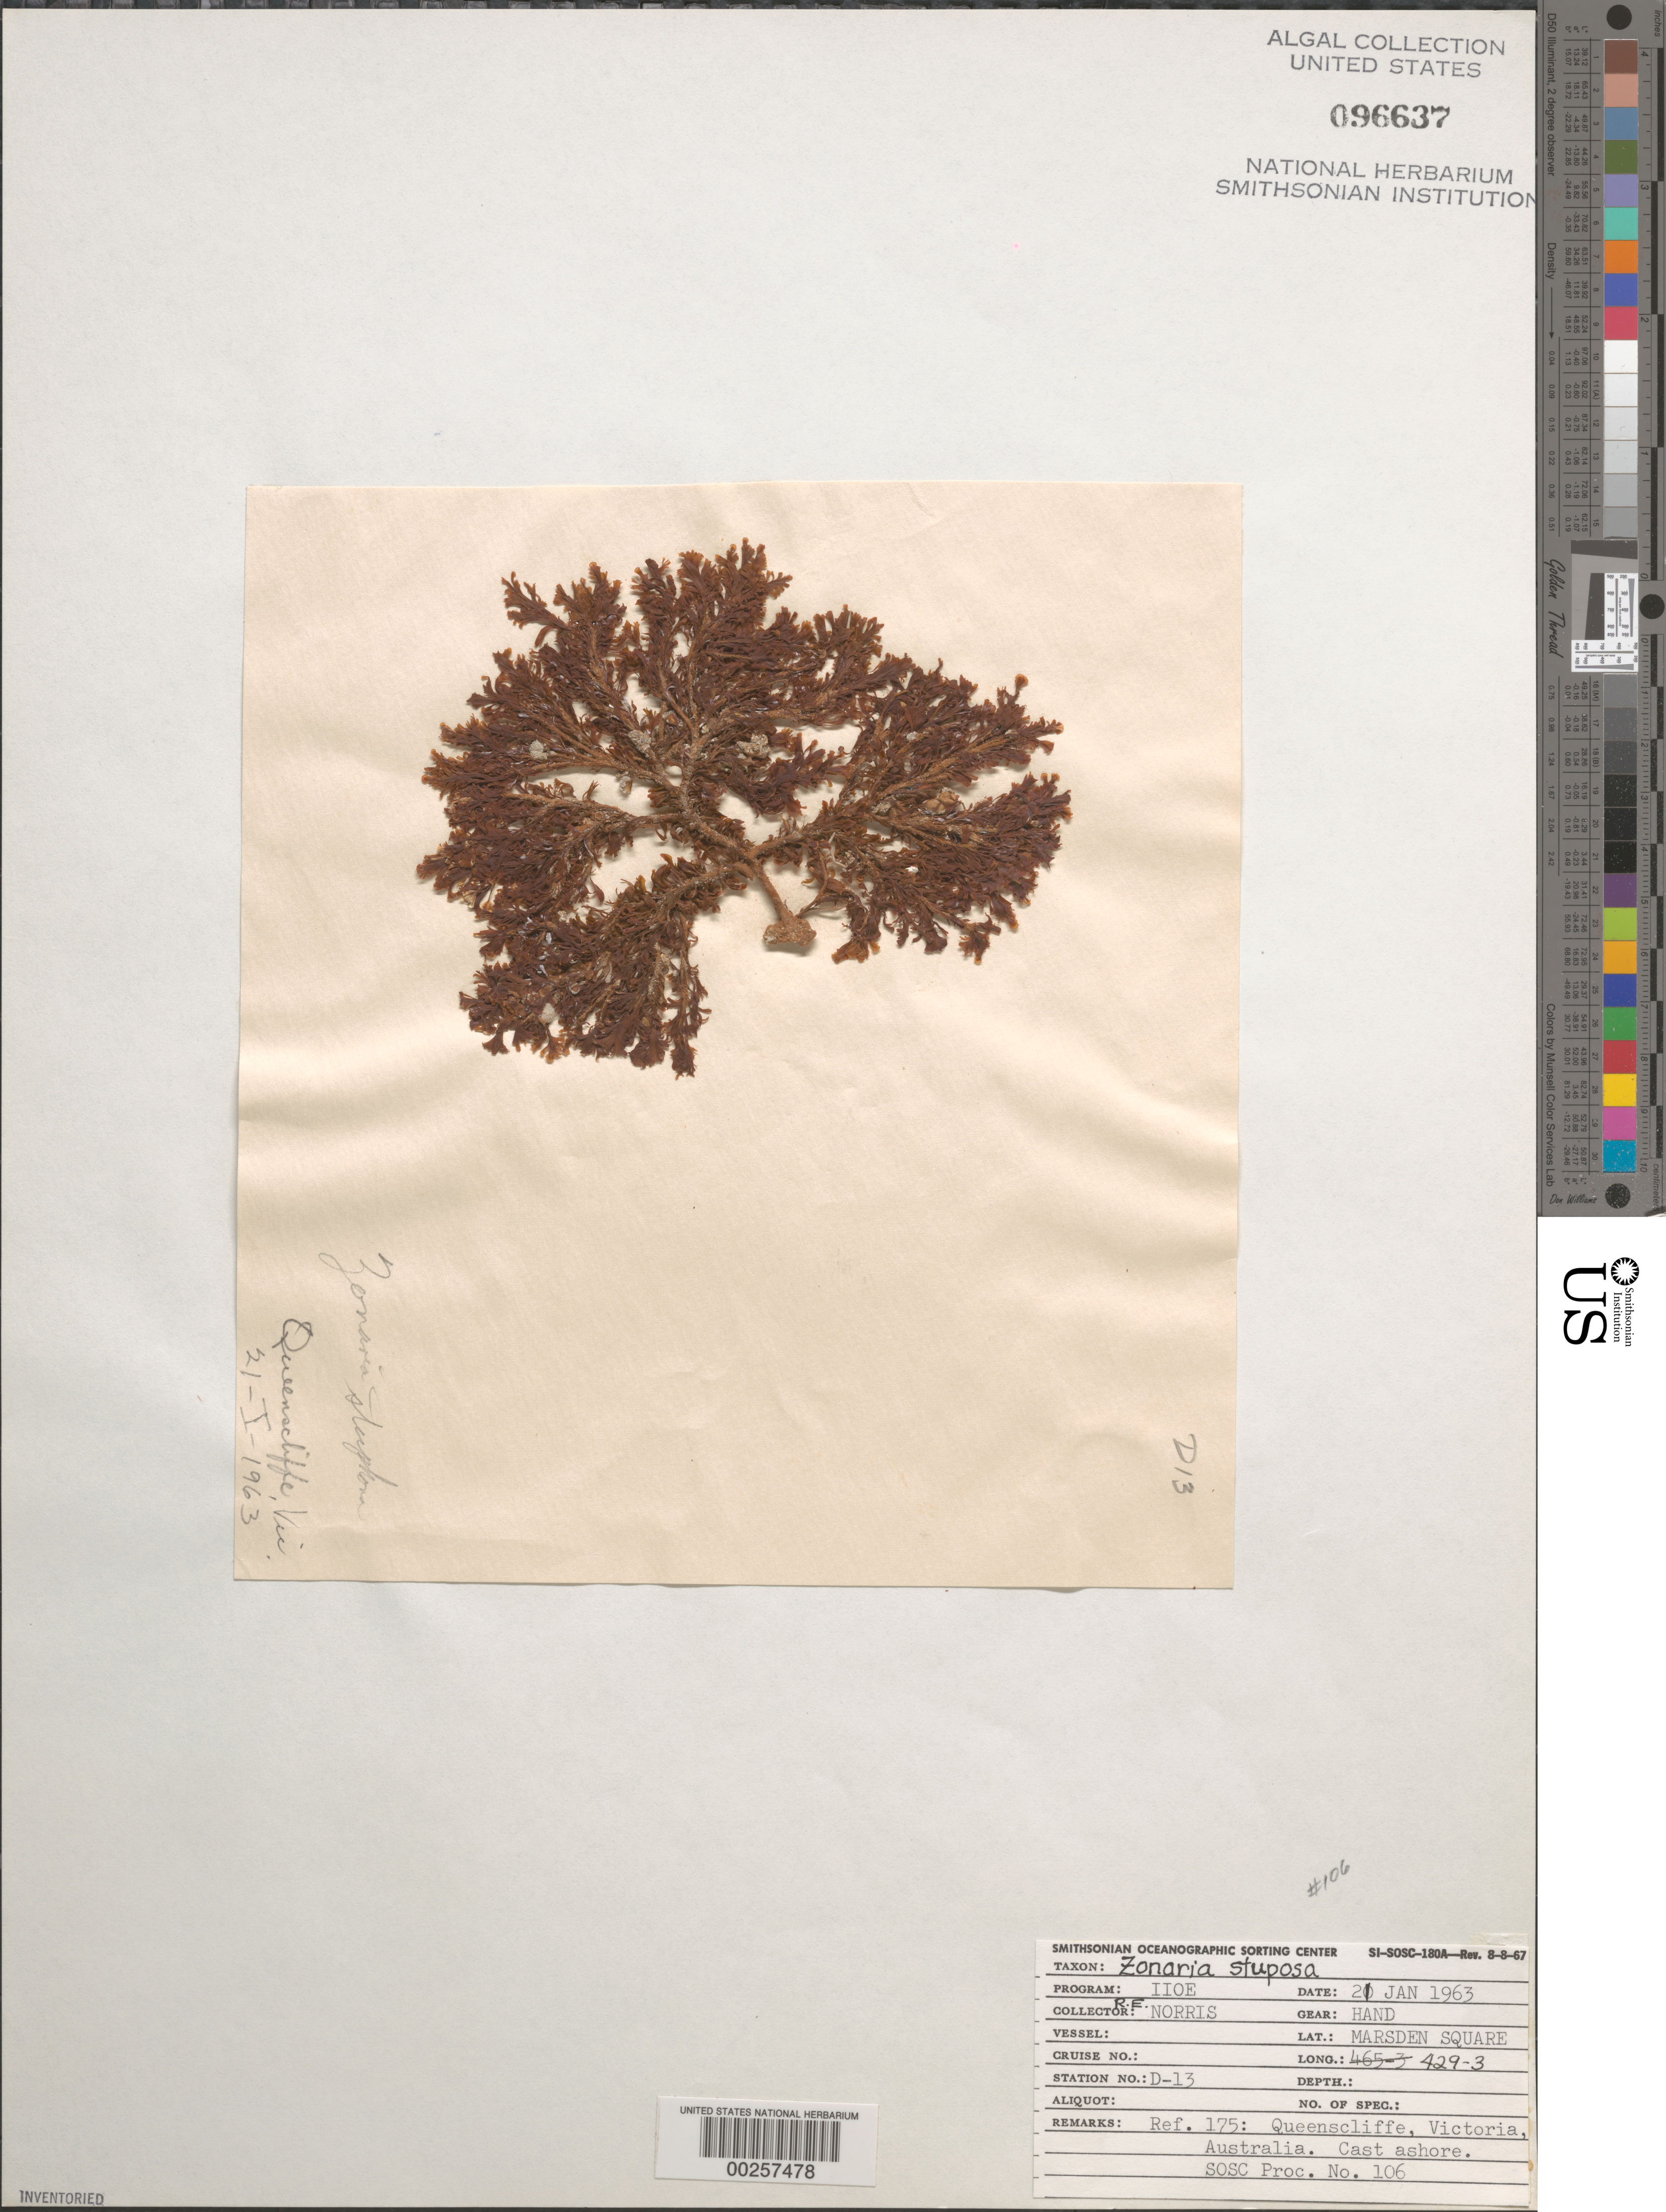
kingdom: Chromista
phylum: Ochrophyta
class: Phaeophyceae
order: Dictyotales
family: Dictyotaceae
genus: Homoeostrichus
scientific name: Homoeostrichus sinclairii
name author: (Hook. f. & Harvey) J. Agardh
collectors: R. E. Norris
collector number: Station D-13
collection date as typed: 21 Jan 1963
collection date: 1963-01-21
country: Australia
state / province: Victoria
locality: Queenscliffe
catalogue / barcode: US 96637